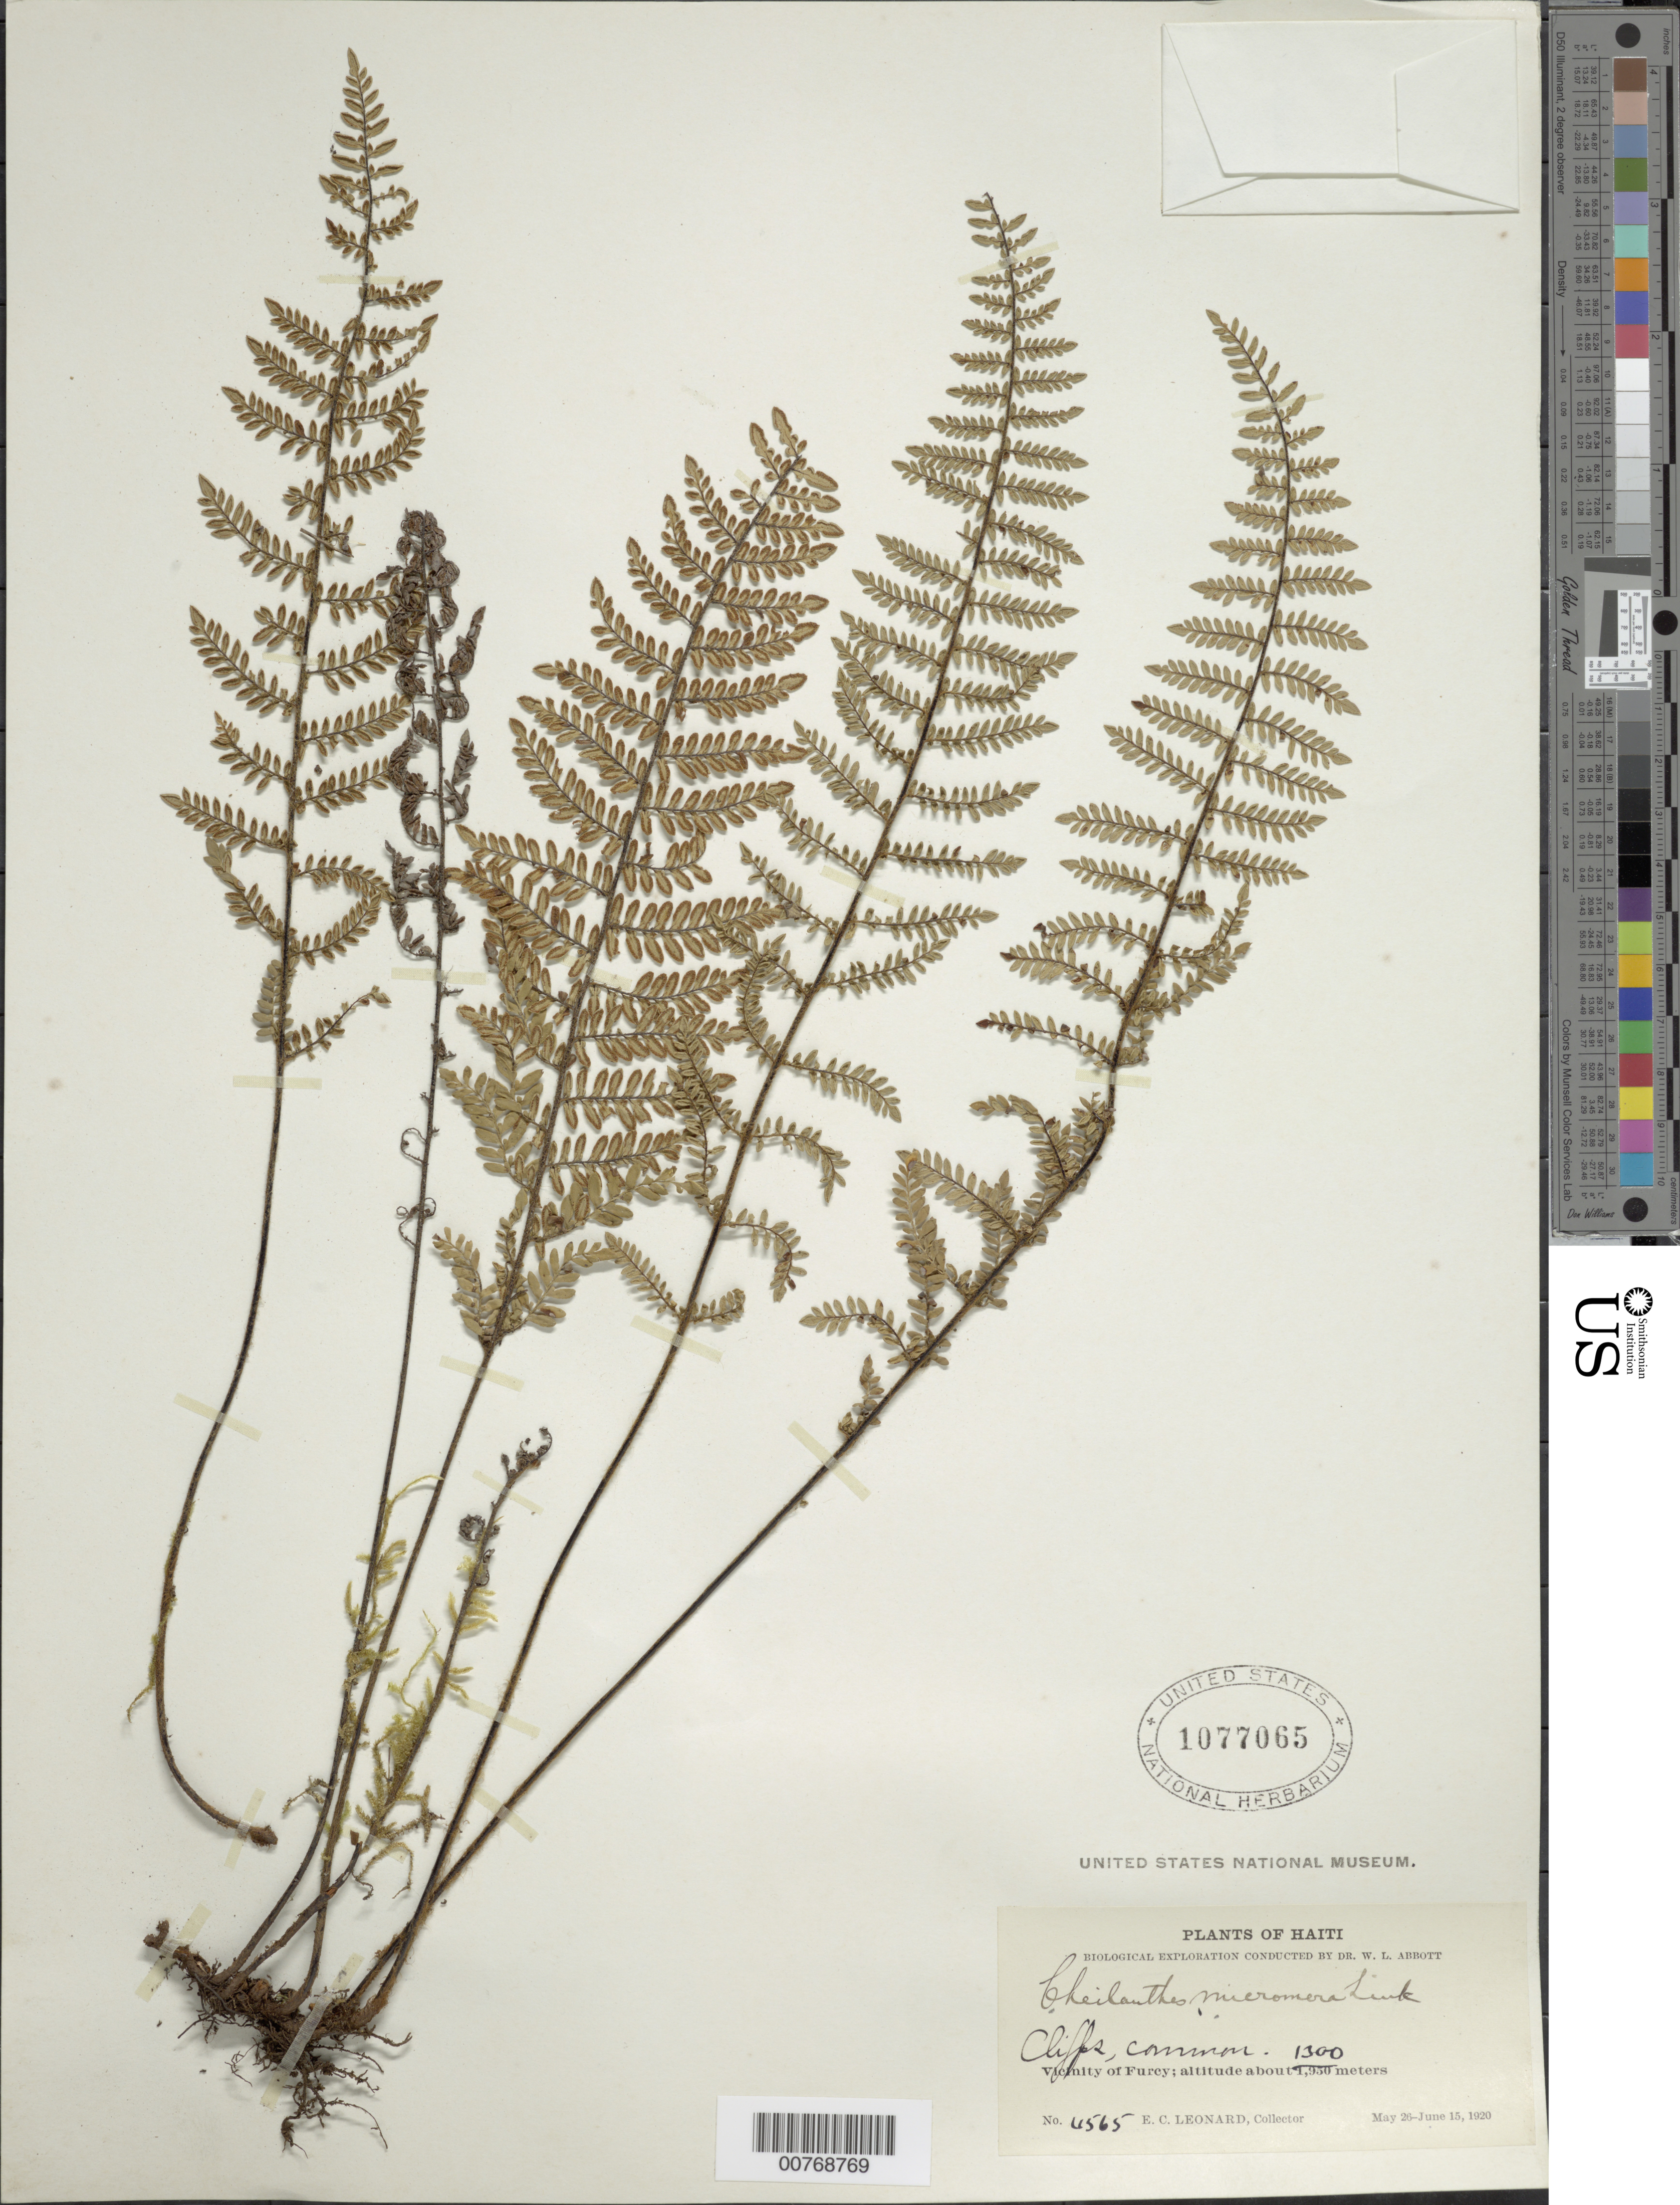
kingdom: Plantae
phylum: Tracheophyta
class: Polypodiopsida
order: Polypodiales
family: Pteridaceae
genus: Myriopteris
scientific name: Myriopteris notholaenoides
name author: (Desv.) Grusz & Windham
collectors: E. C. Leonard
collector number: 4565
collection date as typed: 26 May 1920 15 Jun 1920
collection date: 1920-05-26/1920-06-15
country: Haiti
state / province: Ouest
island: Hispaniola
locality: Vicinity of Furcy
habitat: Cliffs, common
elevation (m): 1300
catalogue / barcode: US 1077065